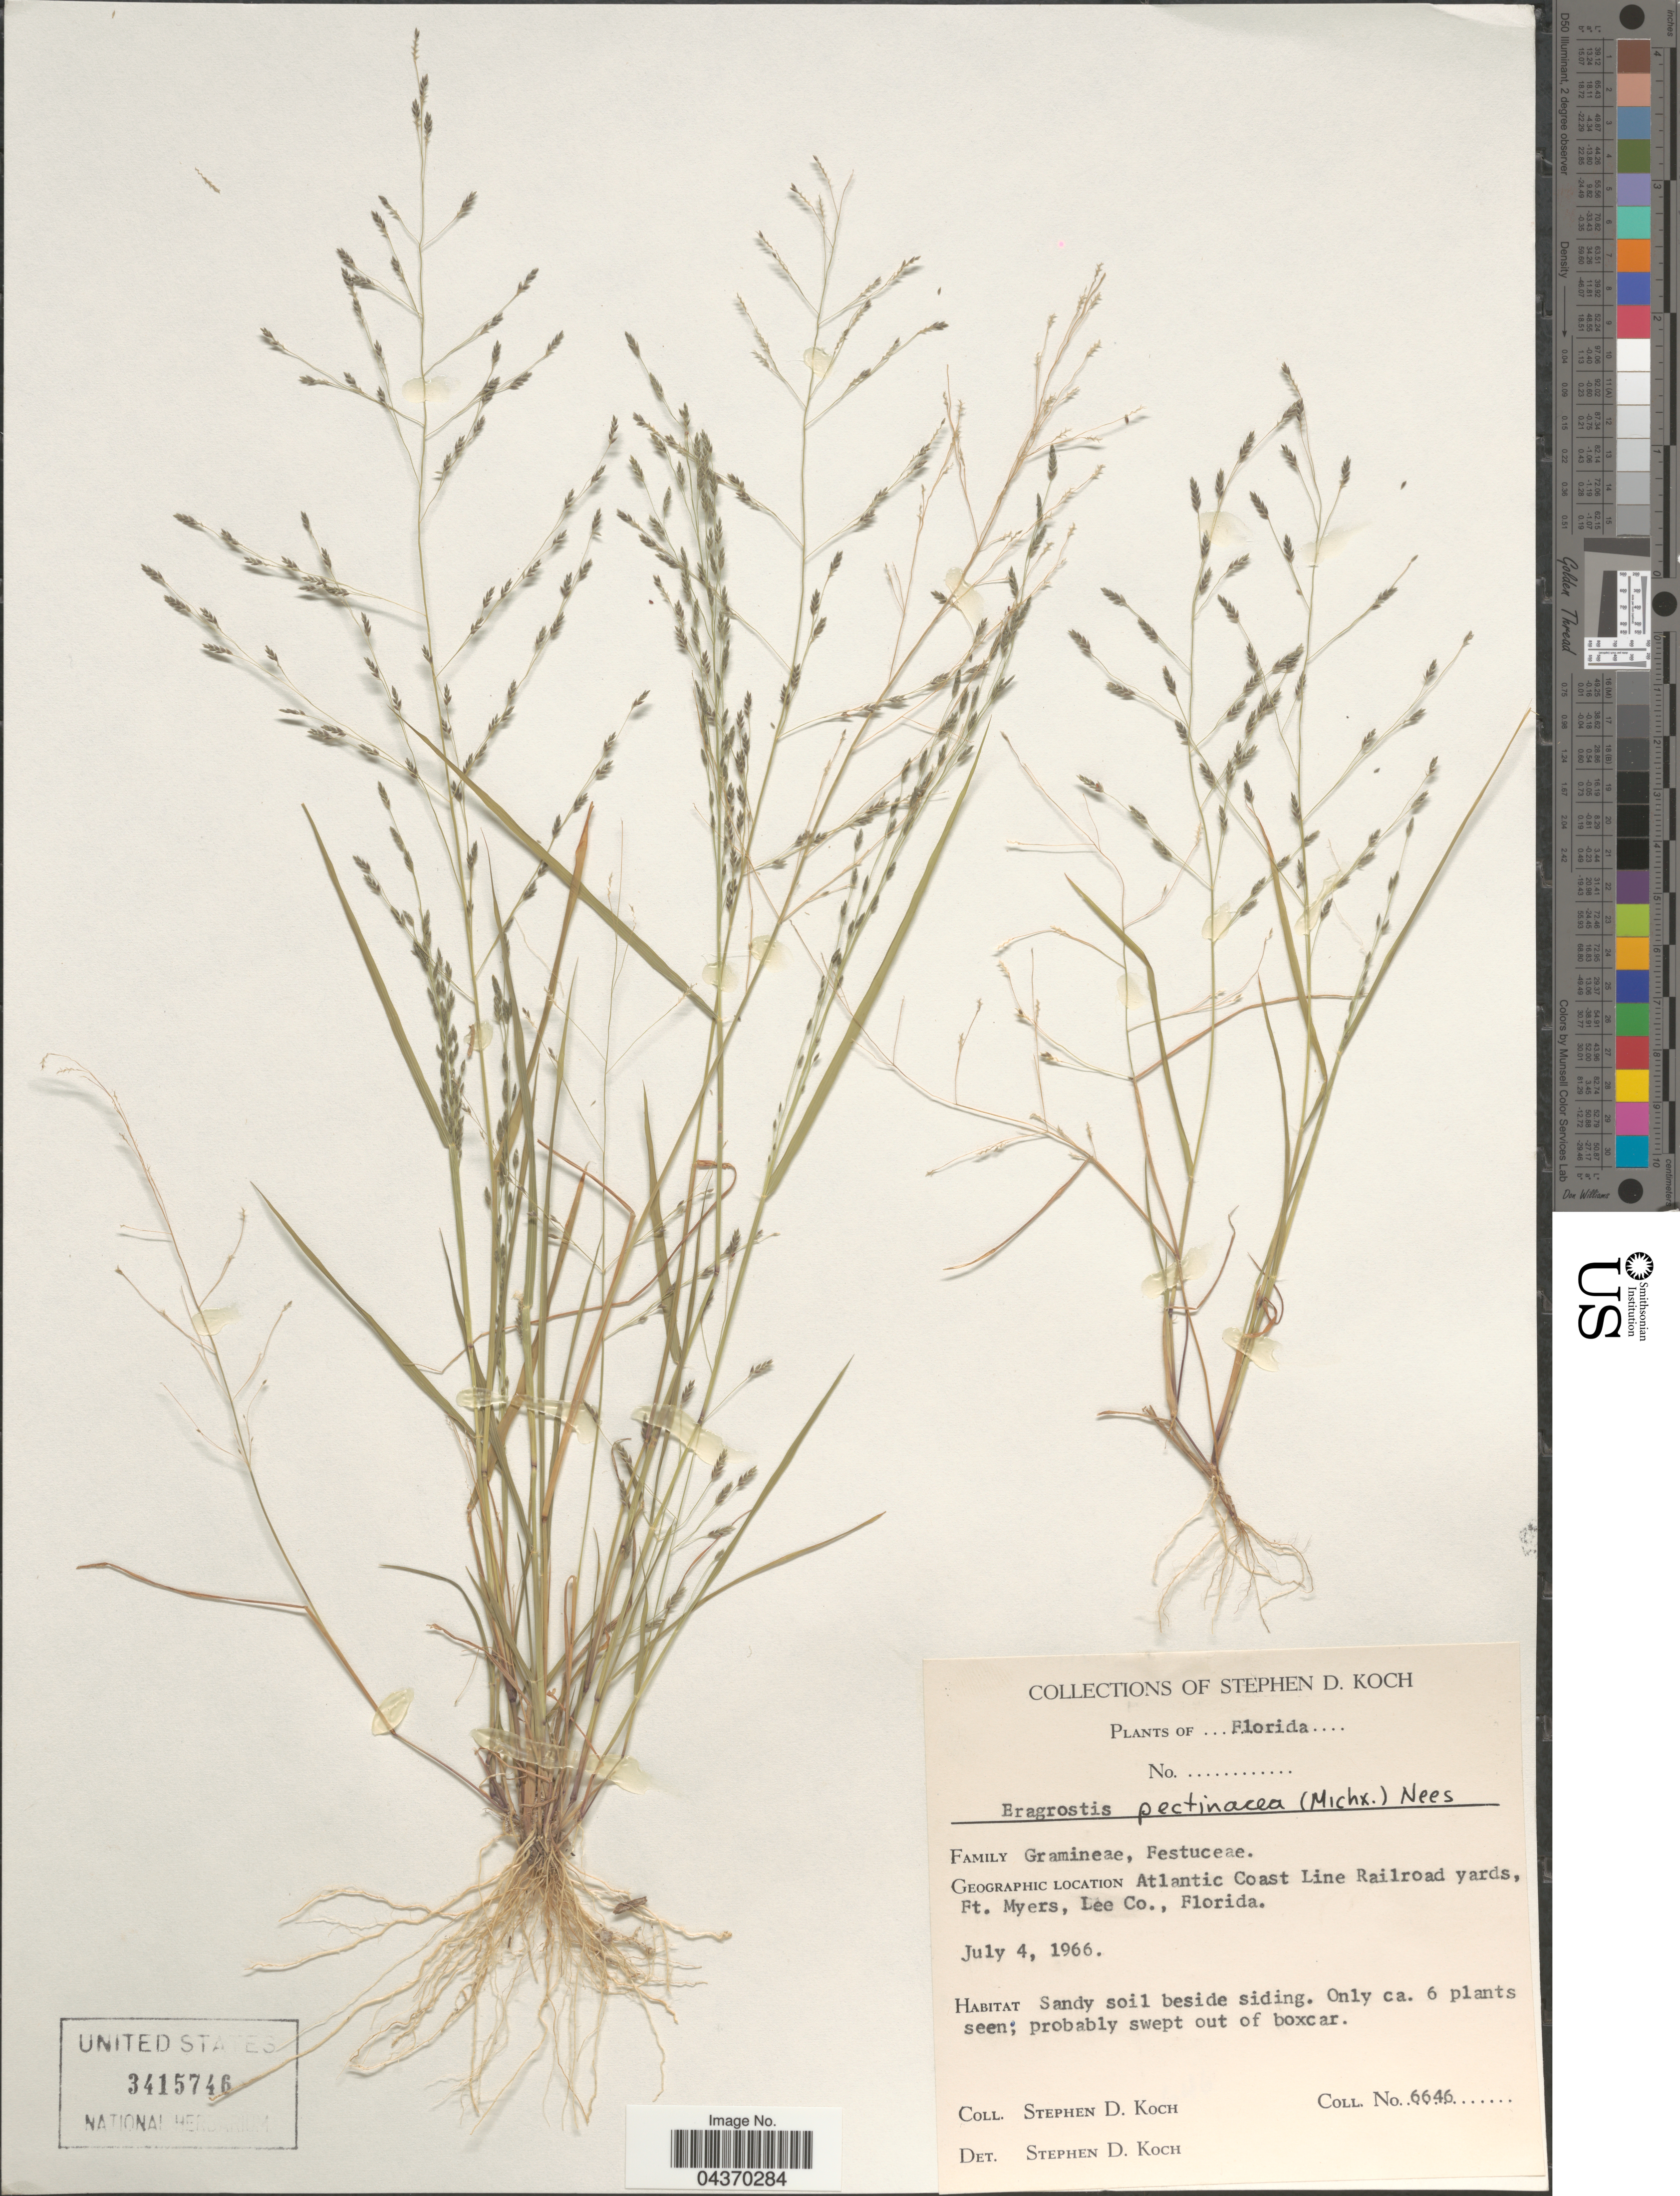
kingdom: Plantae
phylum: Tracheophyta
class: Liliopsida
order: Poales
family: Poaceae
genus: Eragrostis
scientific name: Eragrostis pectinacea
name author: (Michx.) Nees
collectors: S. D. Koch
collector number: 6646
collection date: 1966-07-04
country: United States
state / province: Florida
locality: Atlantic Coast Line Railroad yards, Ft. Myers, Lee Co.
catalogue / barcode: US 3415746